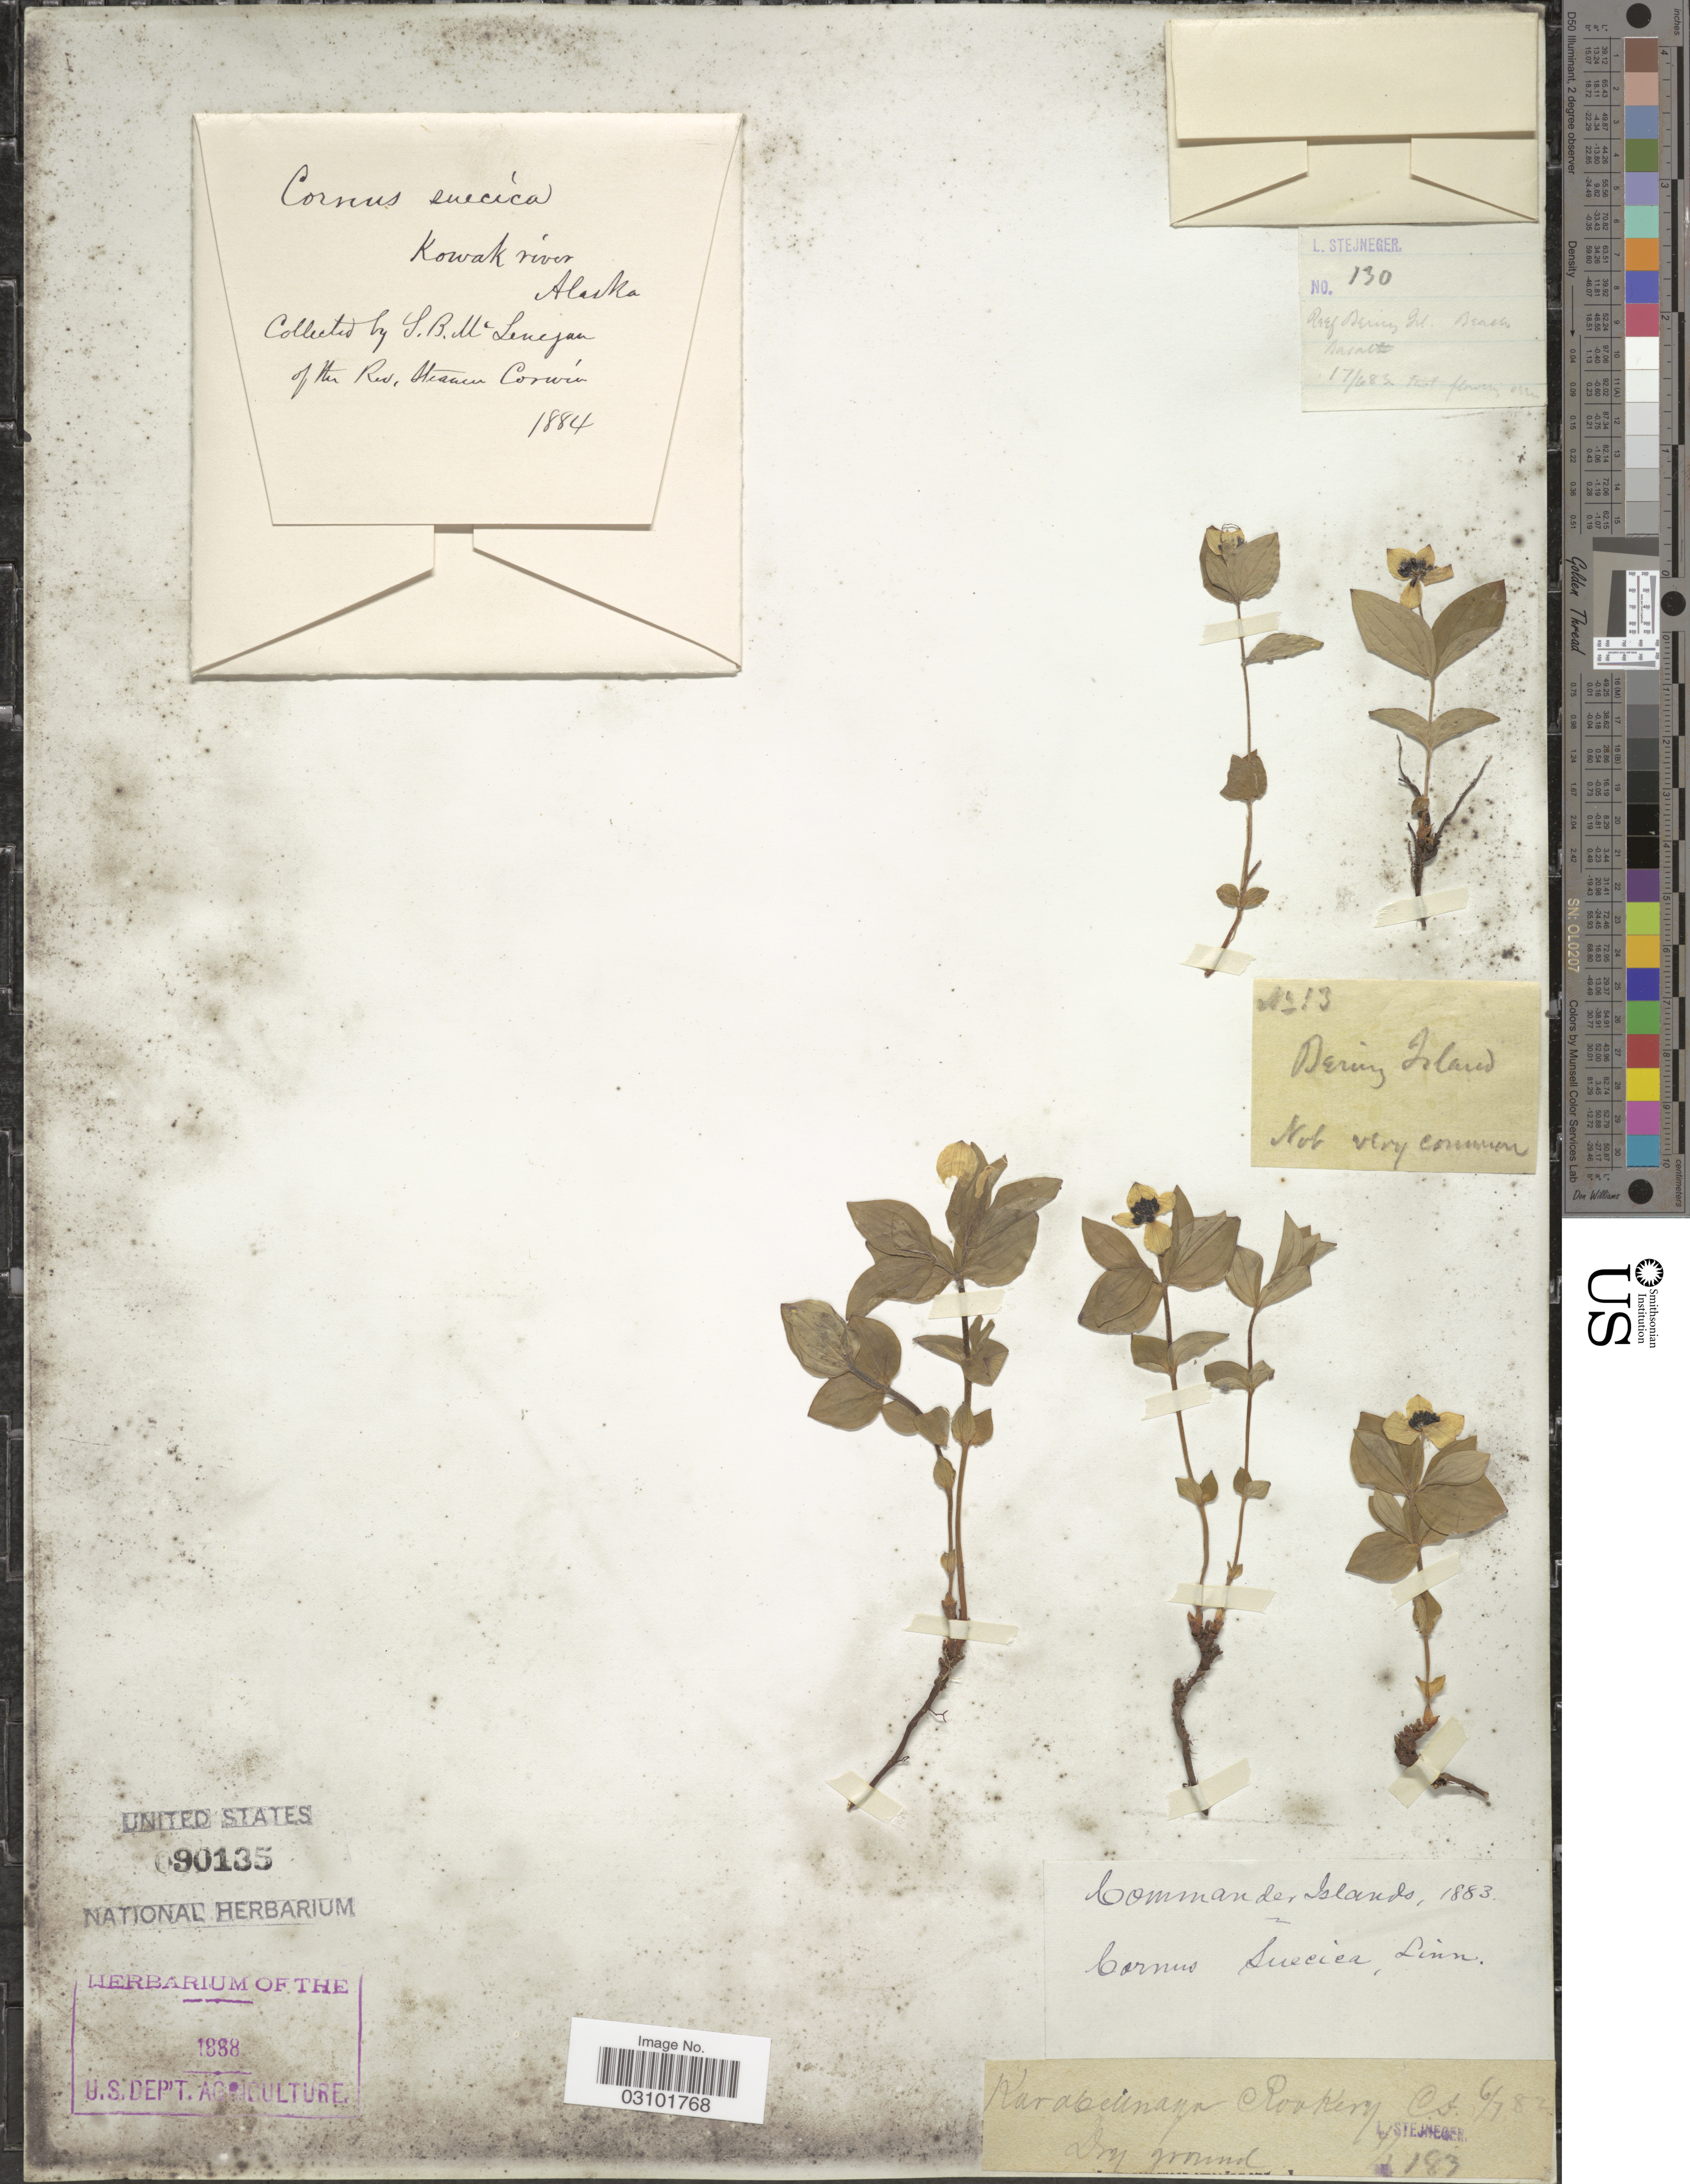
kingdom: Plantae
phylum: Tracheophyta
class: Magnoliopsida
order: Cornales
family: Cornaceae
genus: Cornus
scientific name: Cornus suecica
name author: L.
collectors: L. Stejneger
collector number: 130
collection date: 1883-06-17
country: Russian Federation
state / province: Kamchatka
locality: Commander Islands. Bering Straits.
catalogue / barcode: US 90135